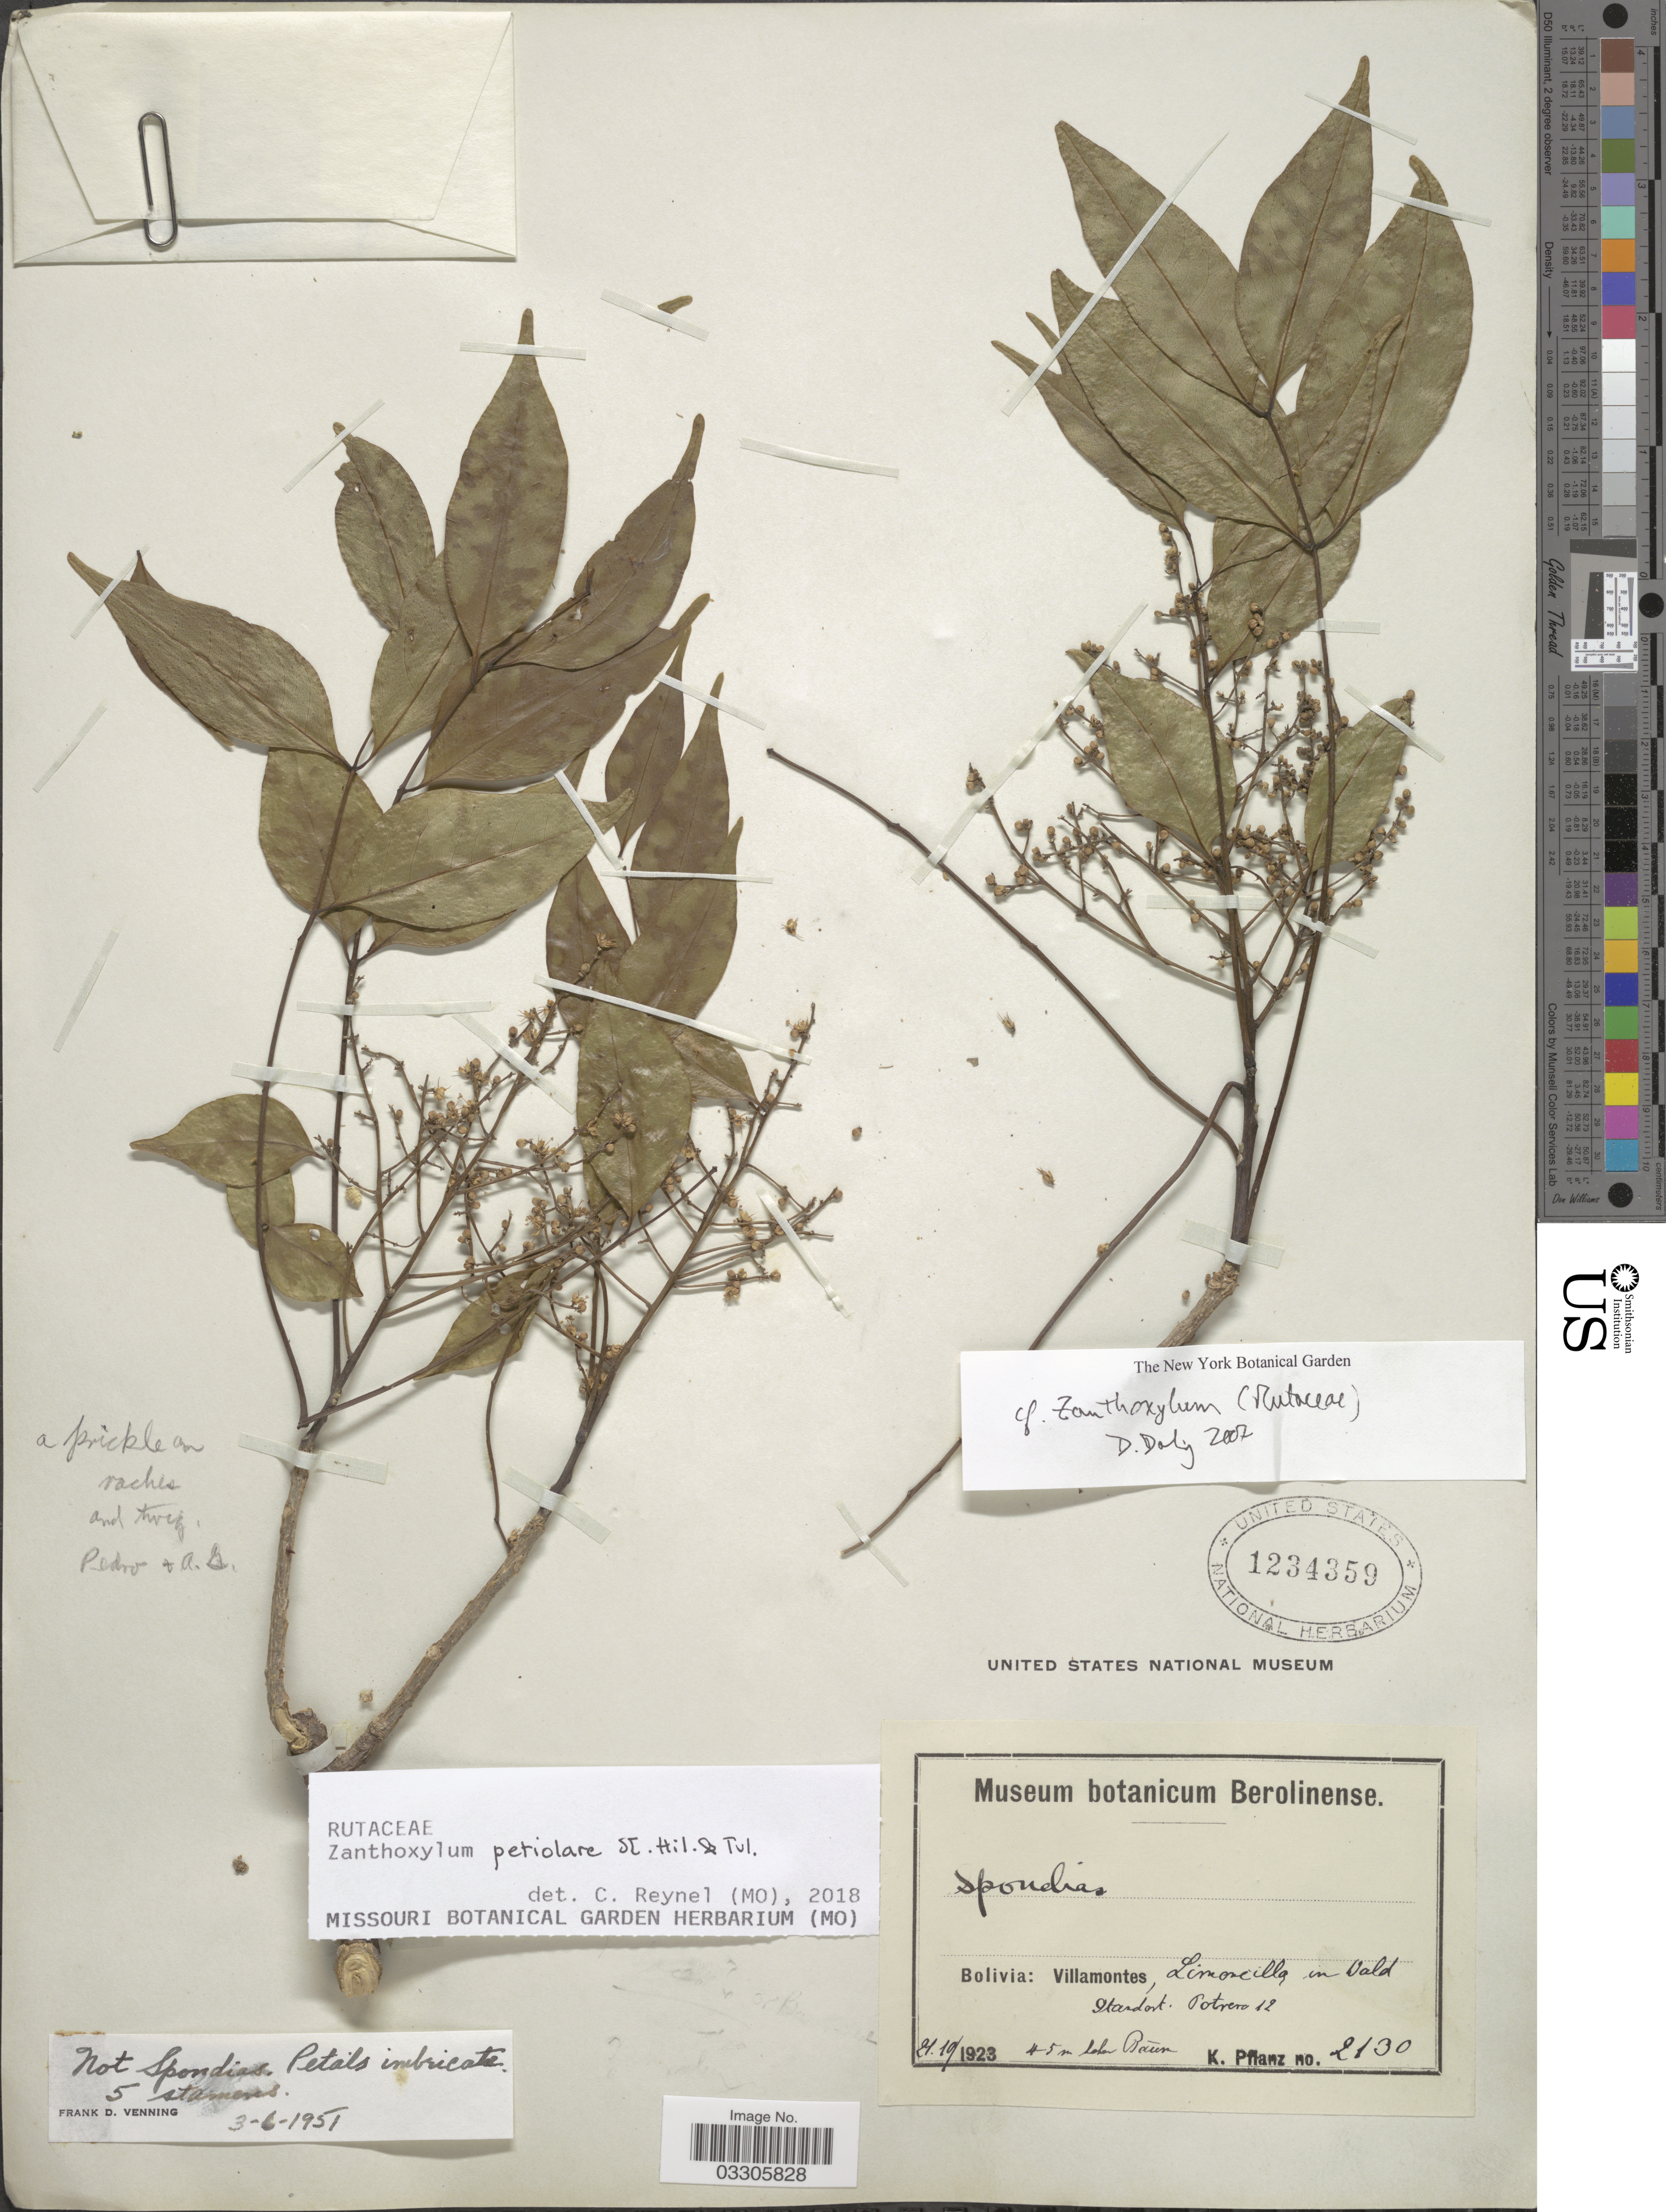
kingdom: Plantae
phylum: Tracheophyta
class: Magnoliopsida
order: Sapindales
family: Rutaceae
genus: Zanthoxylum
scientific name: Zanthoxylum petiolare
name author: A. St.-Hil. & Tul.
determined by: Reynel, Carlos A., (MO), Missouri Botanical Garden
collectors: K. Pflanz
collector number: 2130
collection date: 1923-10-21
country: Bolivia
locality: Villamontes, Linconcilla in Wald Standort. Potrero 12.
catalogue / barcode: US 1234359